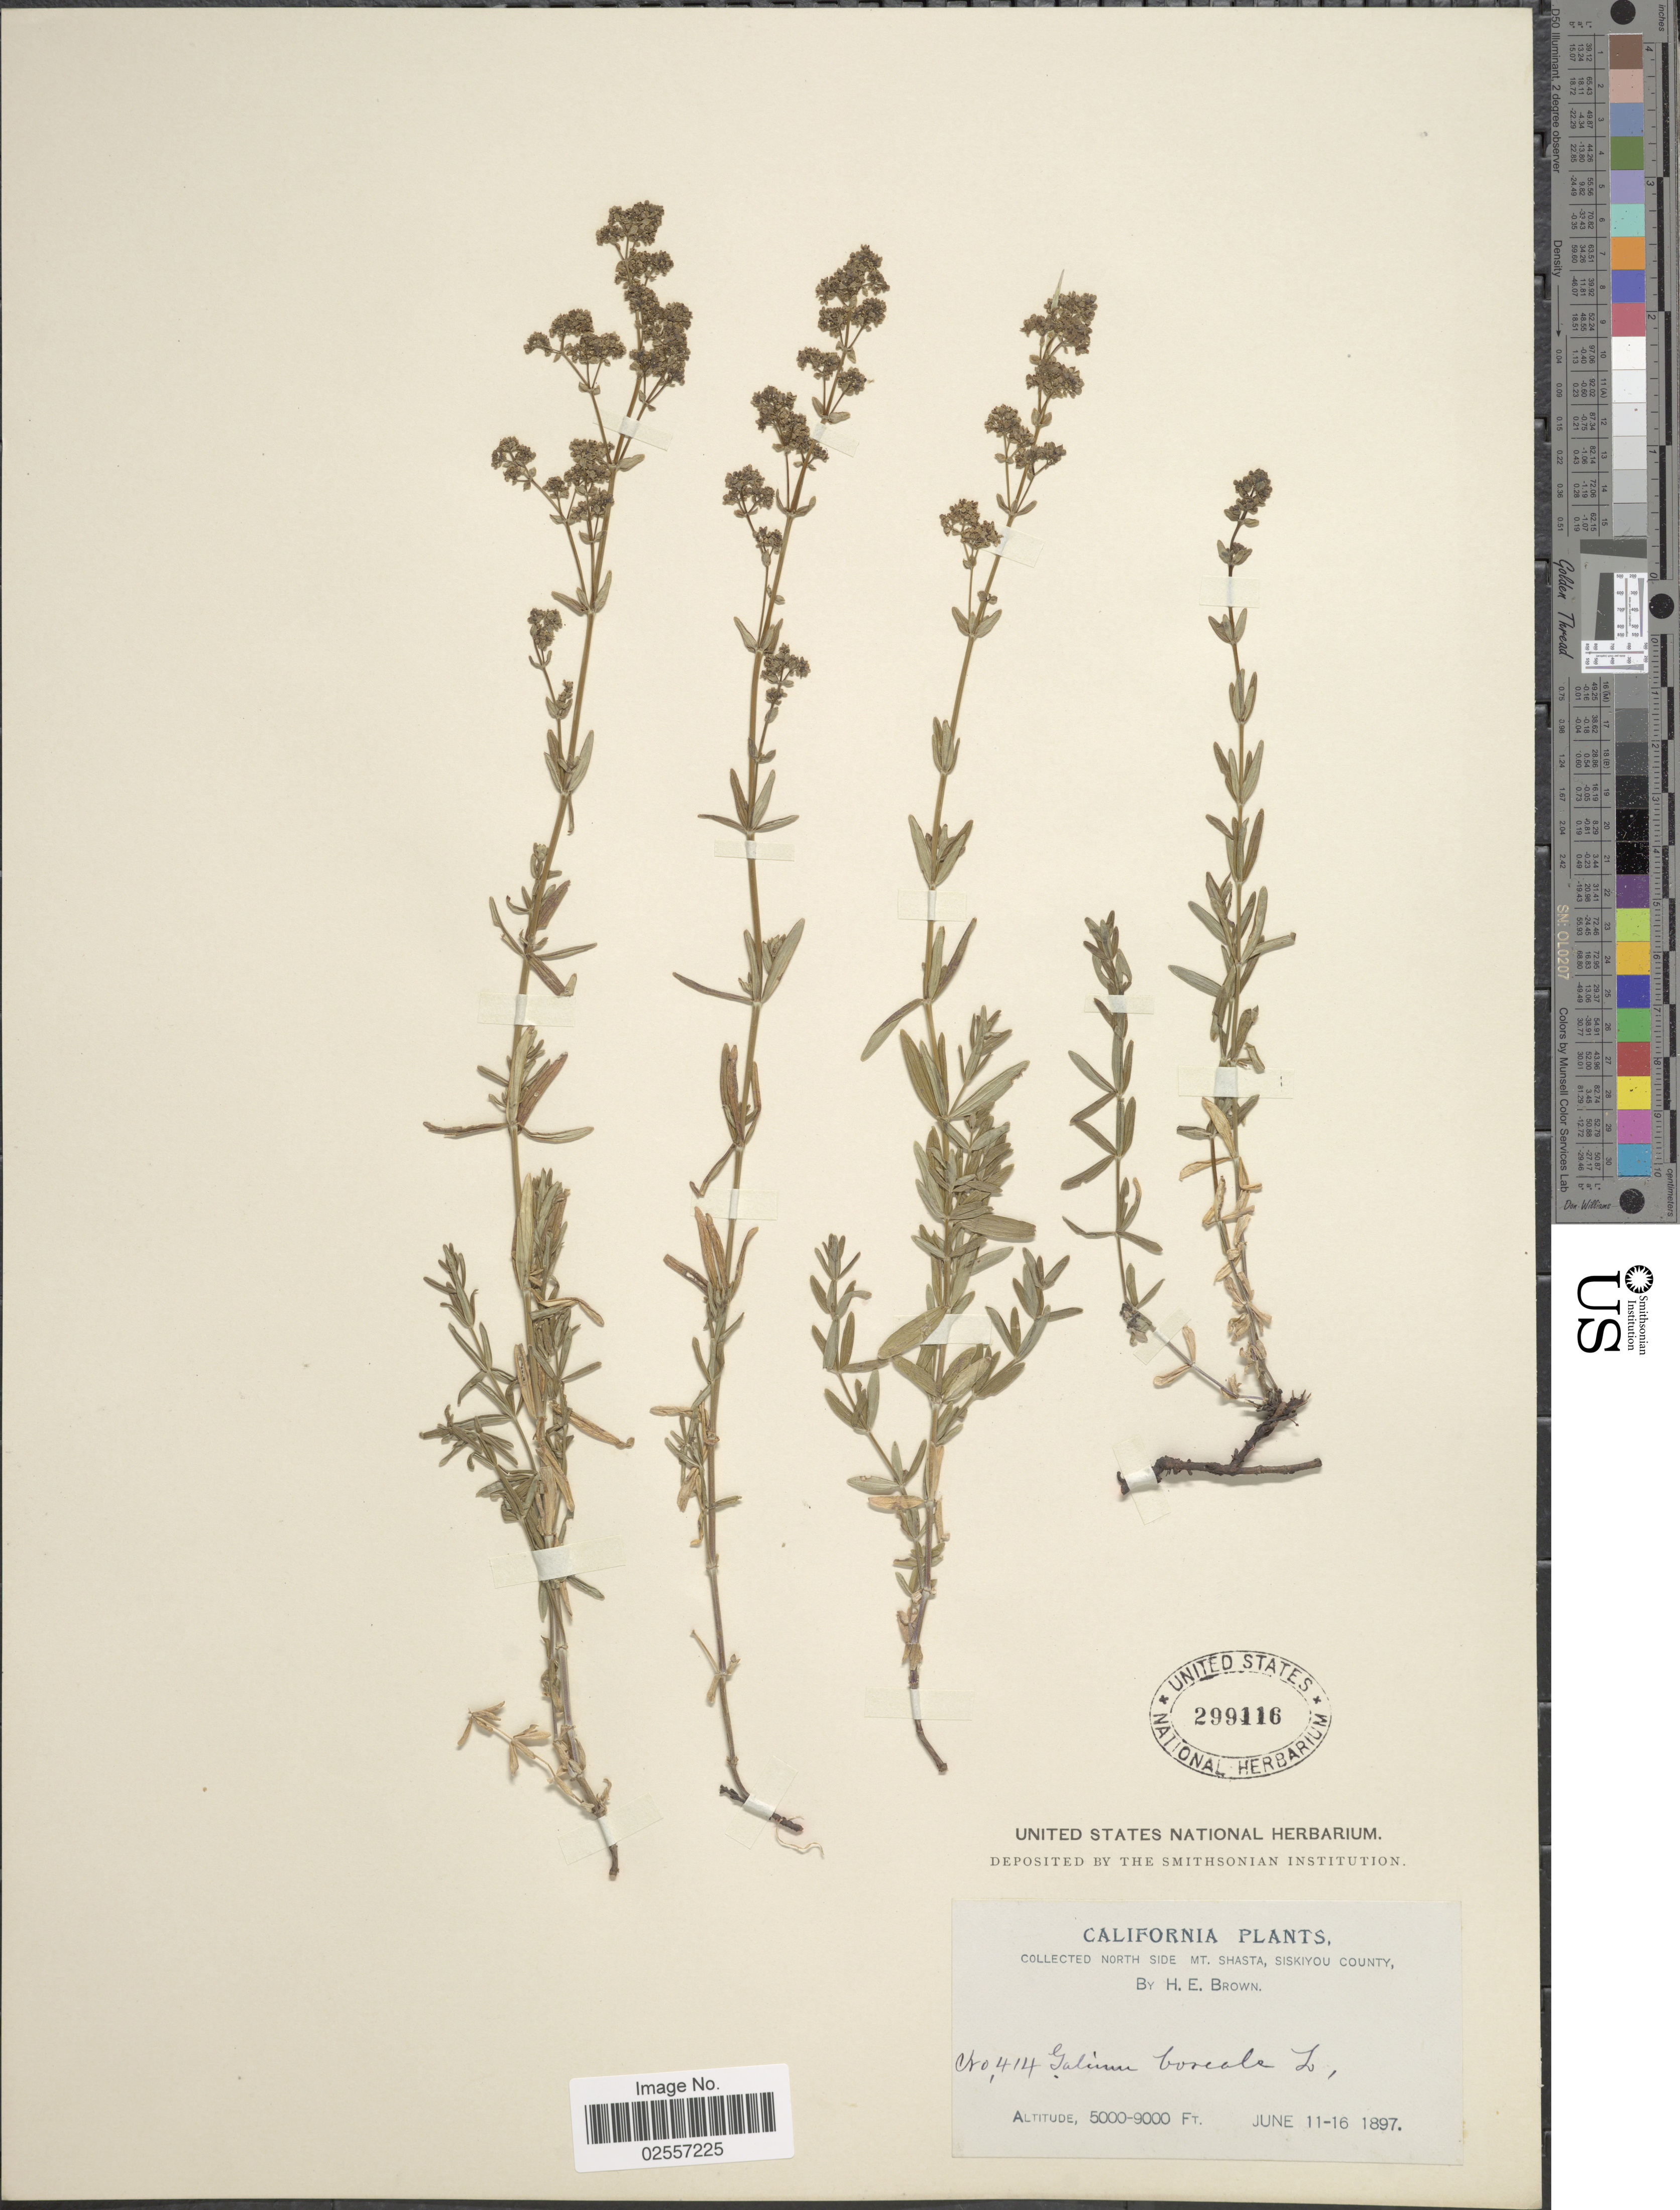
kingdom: Plantae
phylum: Tracheophyta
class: Magnoliopsida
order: Gentianales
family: Rubiaceae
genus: Galium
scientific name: Galium boreale L.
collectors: H. E. Brown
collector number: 414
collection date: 1897-06-11/1897-06-16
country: United States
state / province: California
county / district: Siskiyou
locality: North side Mt. Shasta, Siskiyou County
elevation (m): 1524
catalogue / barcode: US 299116